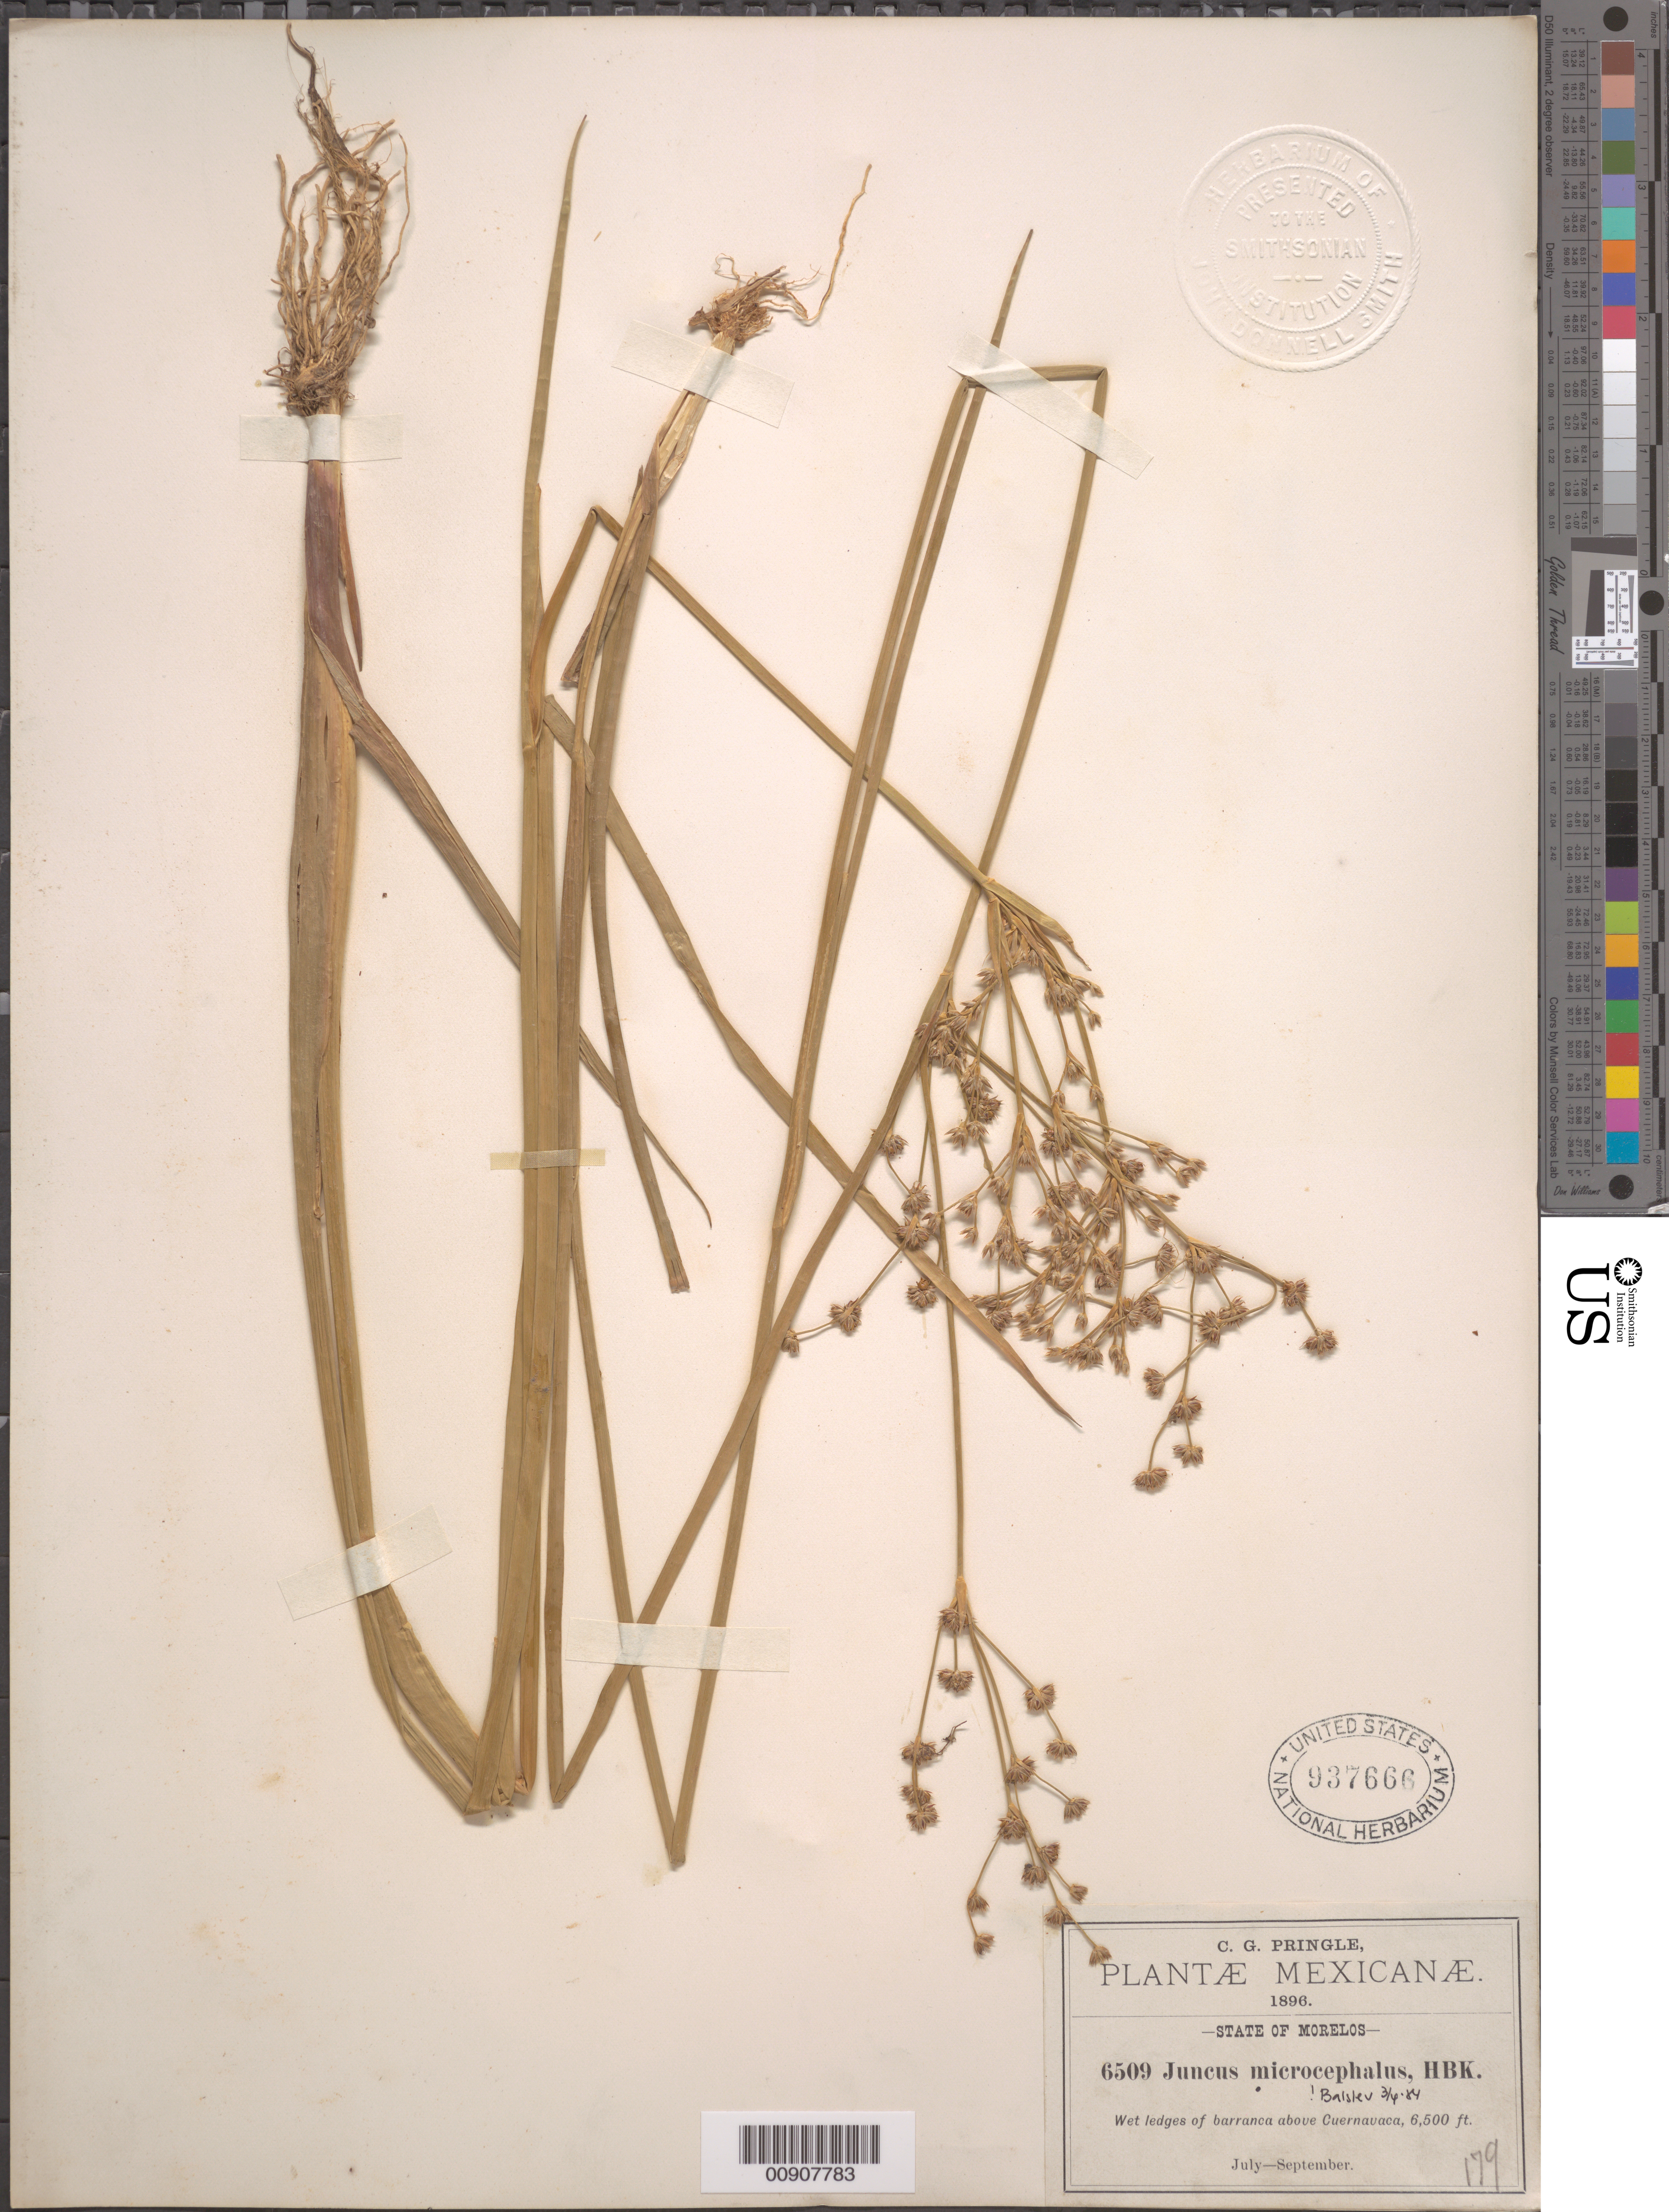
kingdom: Plantae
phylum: Tracheophyta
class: Liliopsida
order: Poales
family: Juncaceae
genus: Juncus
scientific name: Juncus microcephalus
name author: Kunth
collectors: C. G. Pringle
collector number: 6509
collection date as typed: Jul 1896 to -- Sep 1896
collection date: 1896-07/1896-09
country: Mexico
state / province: Morelos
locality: Barranca above Cuernavaca, State of Morelos.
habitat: Wet ledges of barranca.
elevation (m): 1981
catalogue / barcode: US 937666